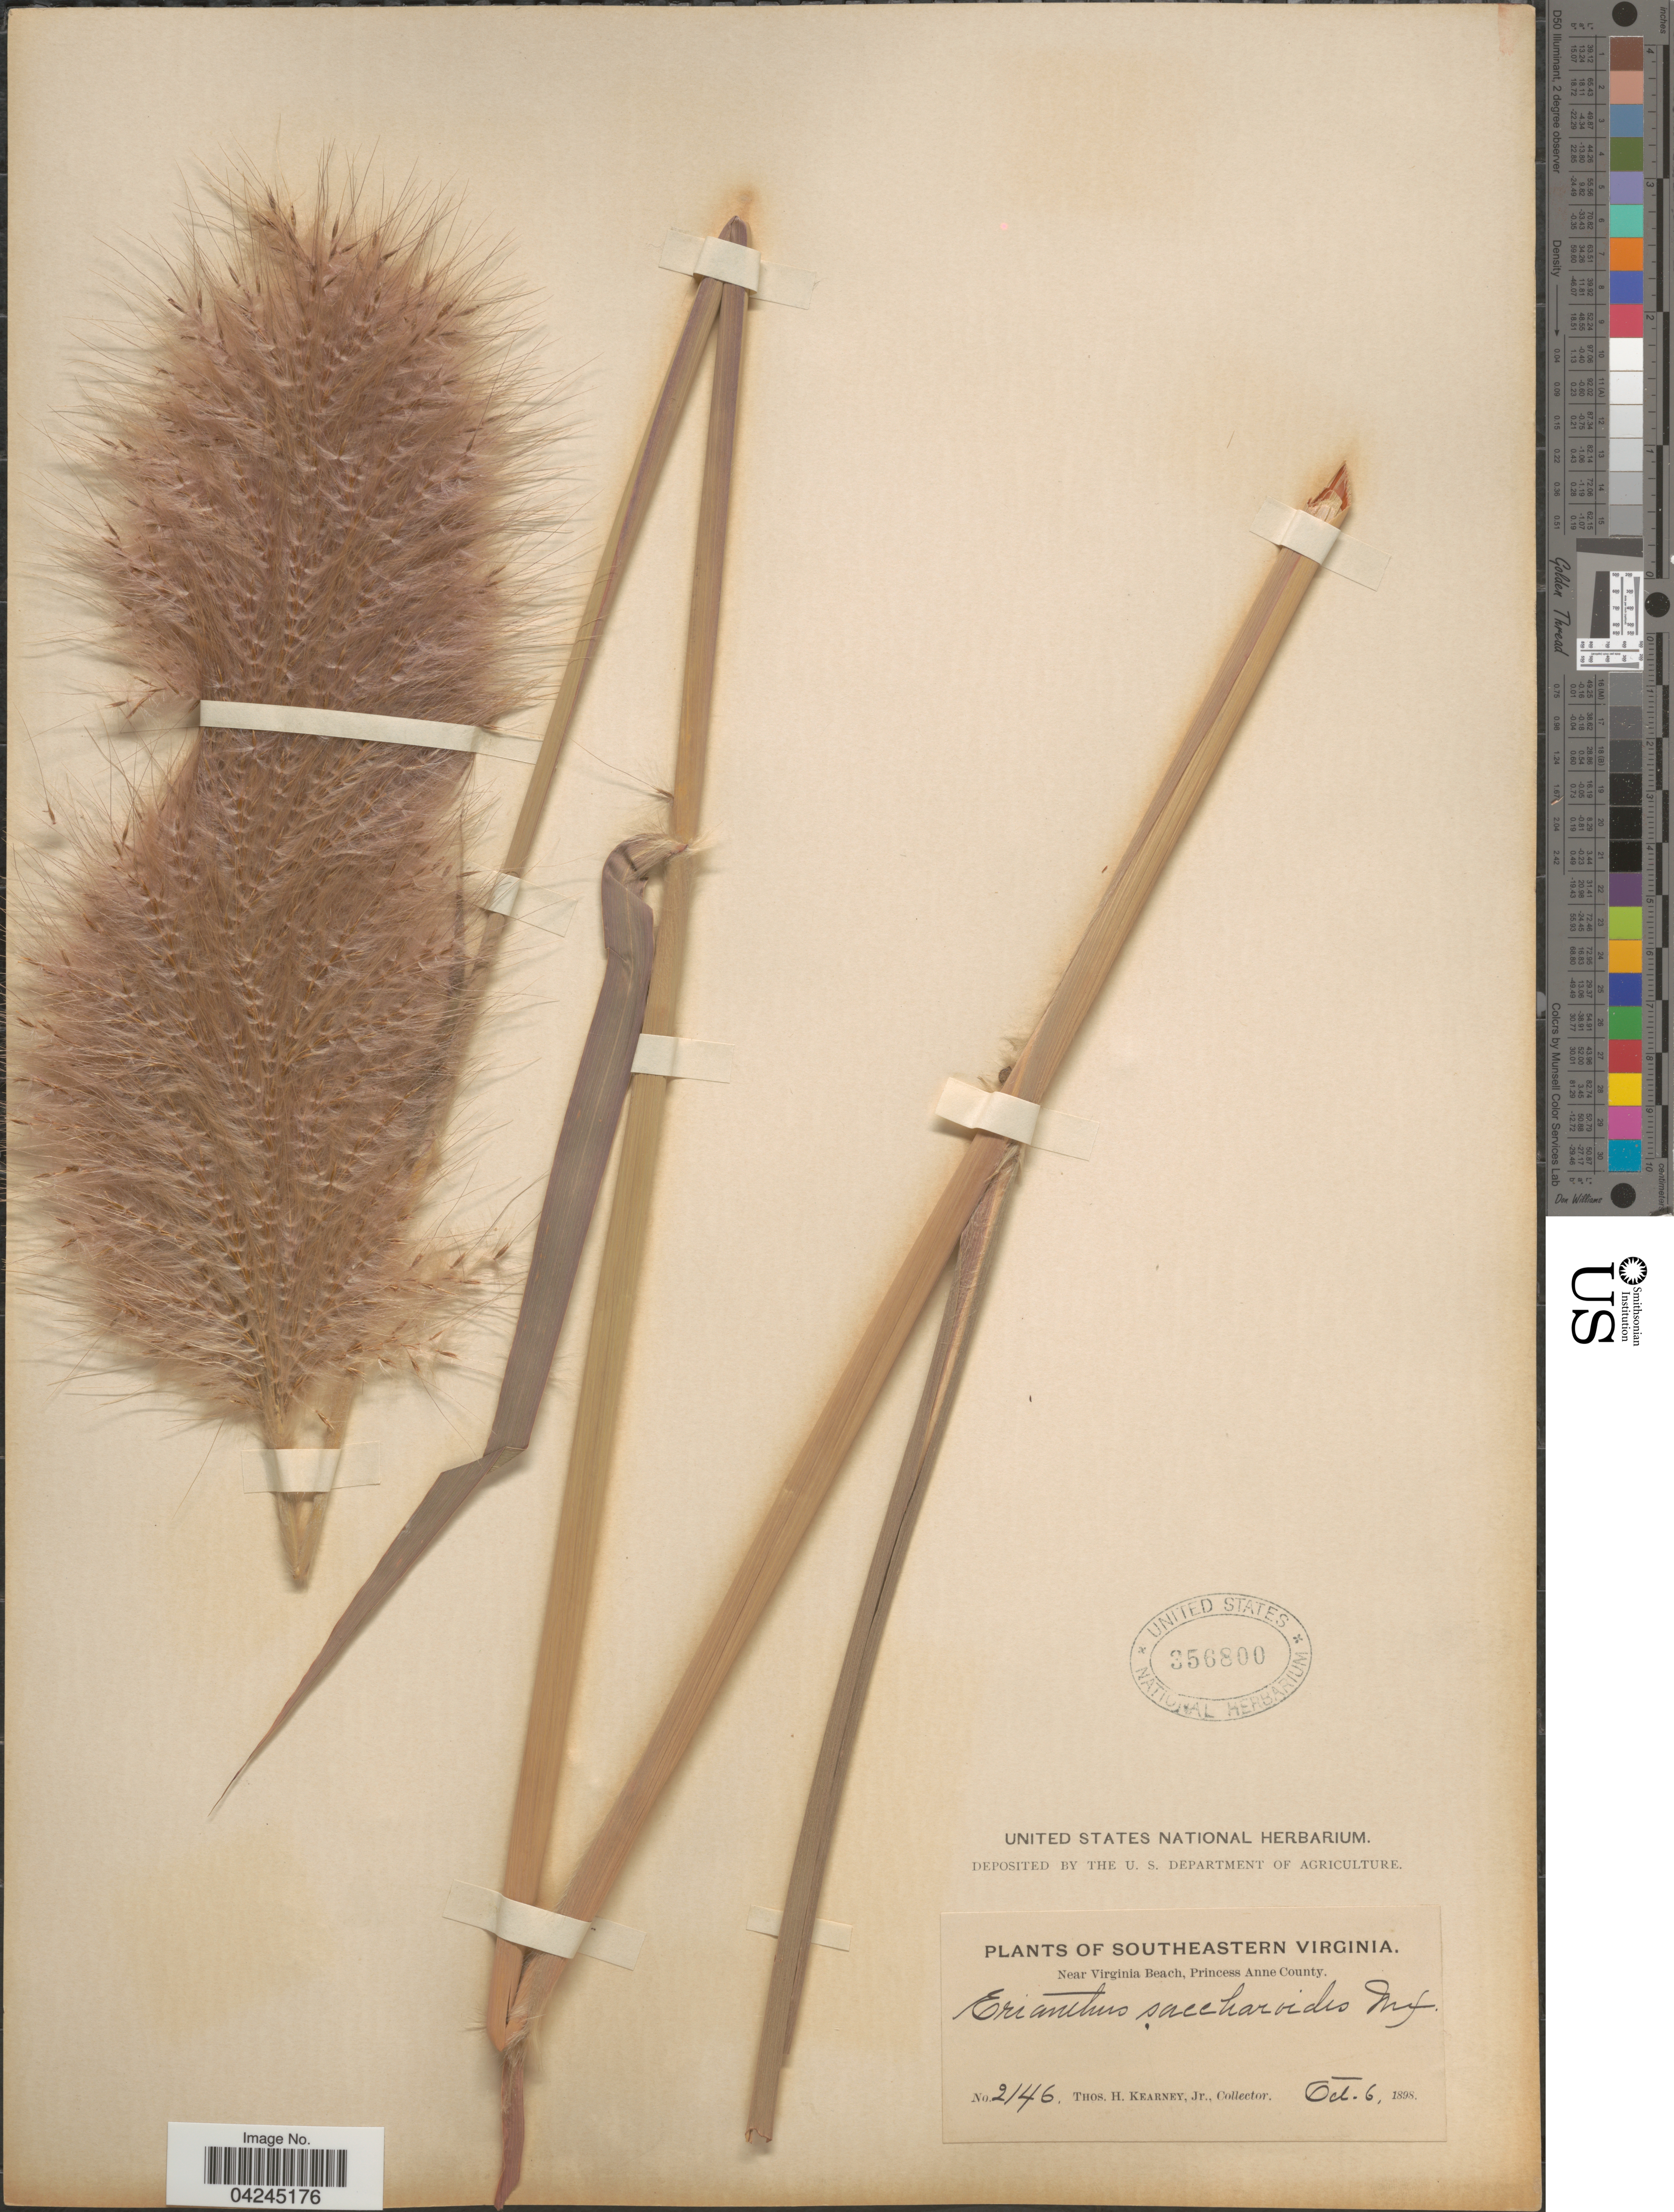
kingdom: Plantae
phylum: Tracheophyta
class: Liliopsida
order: Poales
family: Poaceae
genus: Erianthus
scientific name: Erianthus giganteus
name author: (Walter) P. Beauv.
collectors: T. H. Kearney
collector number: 2146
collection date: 1898-10-06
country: United States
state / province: Virginia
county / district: City of Virginia Beach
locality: Southeastern Virginia. Near Virginia Beach, Princess Anne (=historic county name) County.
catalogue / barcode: US 356800